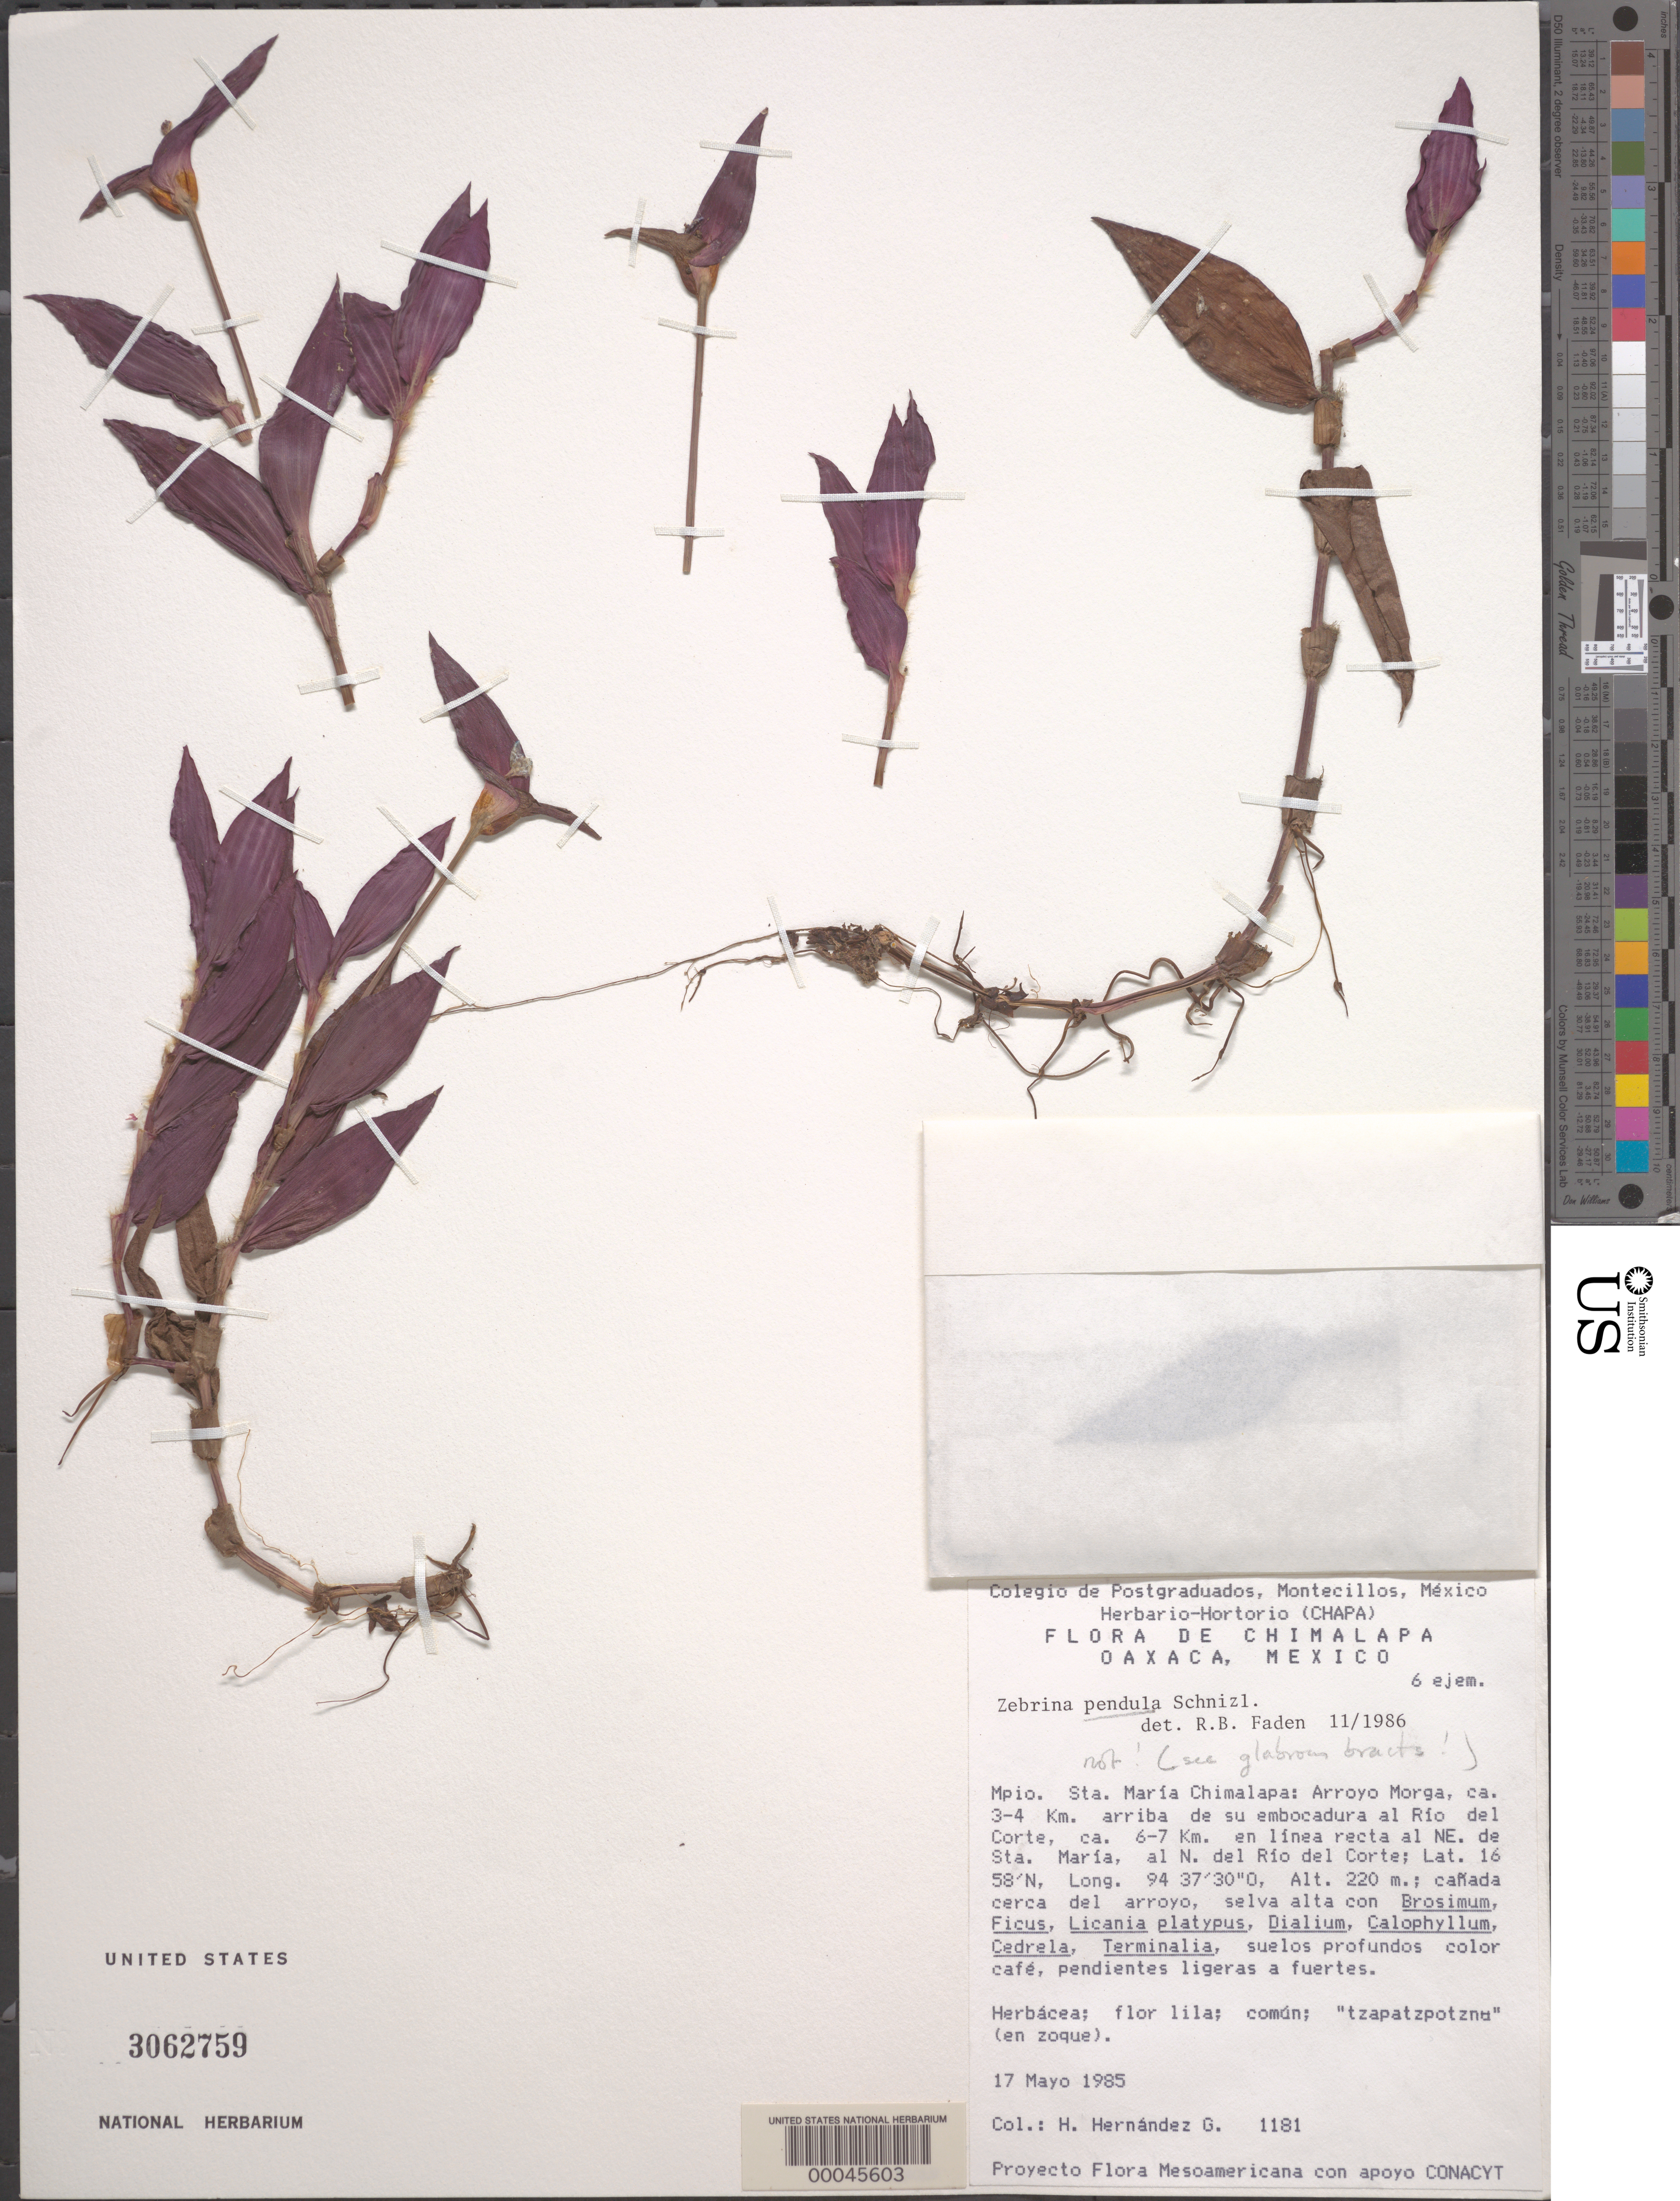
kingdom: Plantae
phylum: Tracheophyta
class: Liliopsida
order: Commelinales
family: Commelinaceae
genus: Tradescantia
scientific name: Tradescantia zebrina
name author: Bosse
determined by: Faden, Robert B., (US), Smithsonian Institution - National Museum of Natural History (UNITED STATES)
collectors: H. M. Hernandez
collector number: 1181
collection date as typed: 17 May 1985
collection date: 1985-05-17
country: Mexico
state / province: Oaxaca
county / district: Santa Maria Chimalapa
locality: Arroyo Morga, S of Rio del Corte, NE of Santa Maria in a straight line NE of St. Maria to N of Rio del Corte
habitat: Thicket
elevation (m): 220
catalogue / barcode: US 3062759